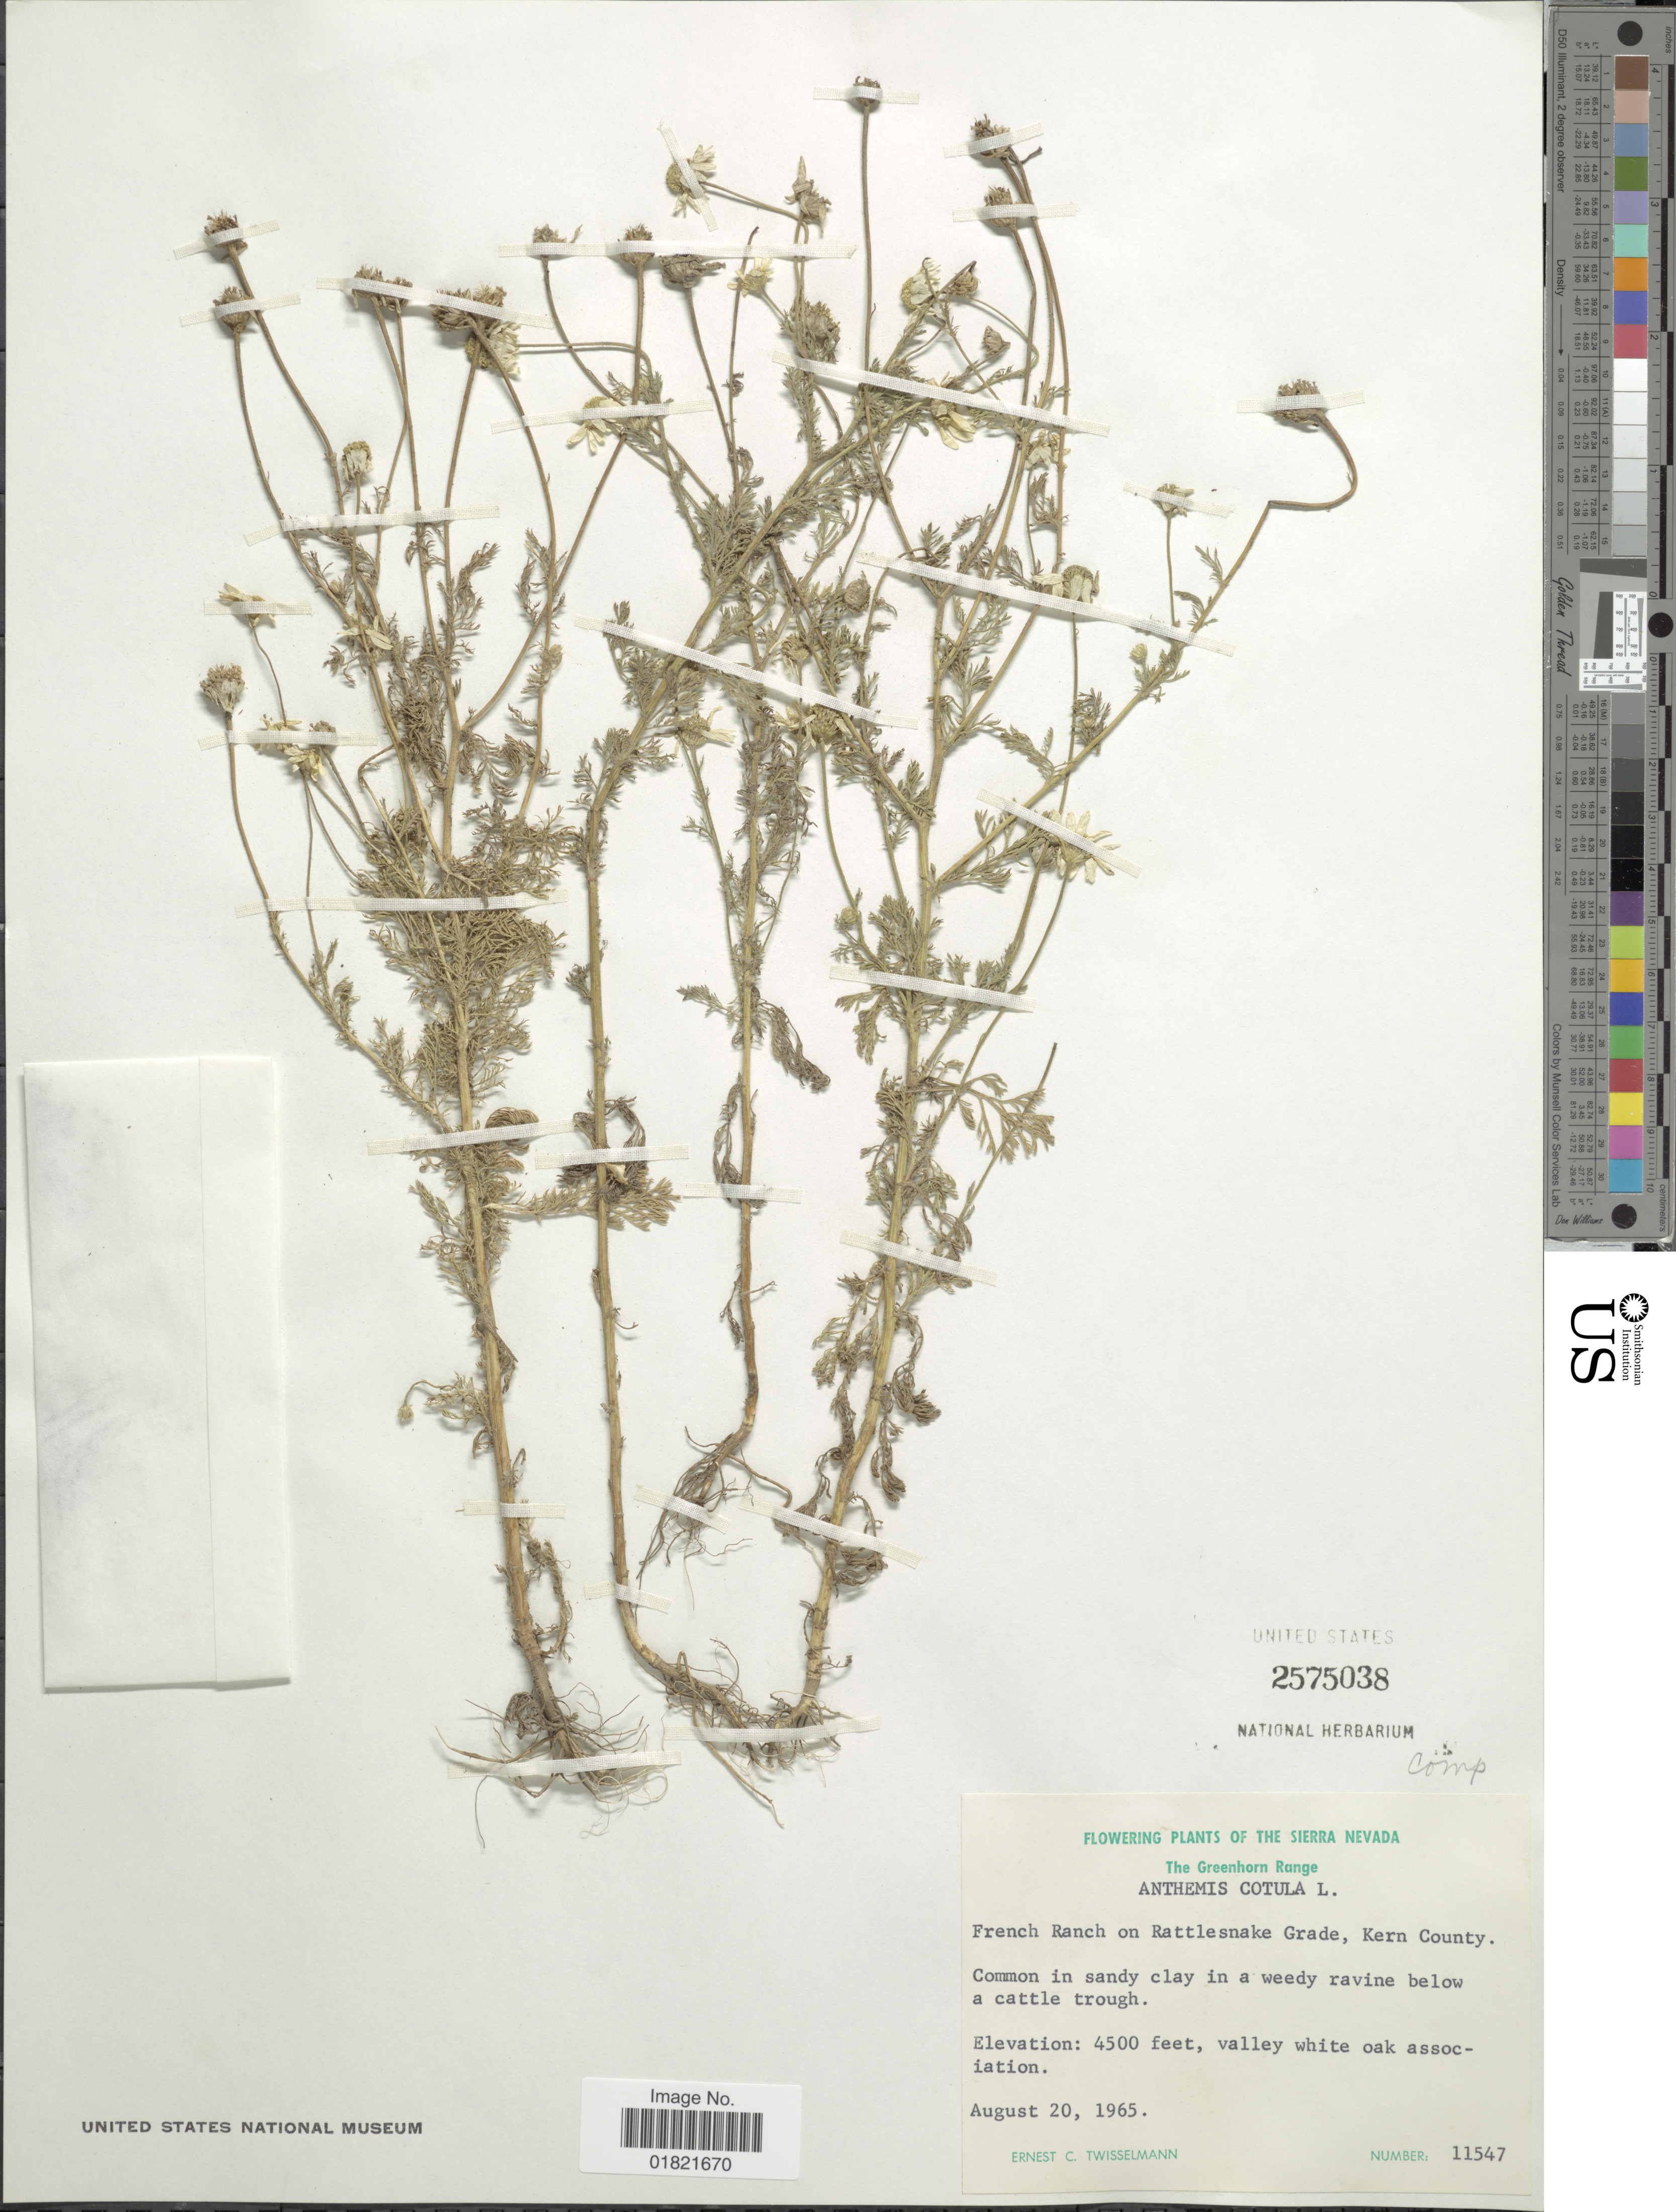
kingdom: Plantae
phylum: Tracheophyta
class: Magnoliopsida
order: Asterales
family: Asteraceae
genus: Anthemis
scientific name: Anthemis cotula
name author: L.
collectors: E. Twisselmann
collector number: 11547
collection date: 1965-08-20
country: United States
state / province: California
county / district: Kern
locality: Sierra Nevada, The Greenhorn Range, French Ranch on Rattlesnake Grade, Kern County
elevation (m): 1372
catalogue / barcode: US 2575038